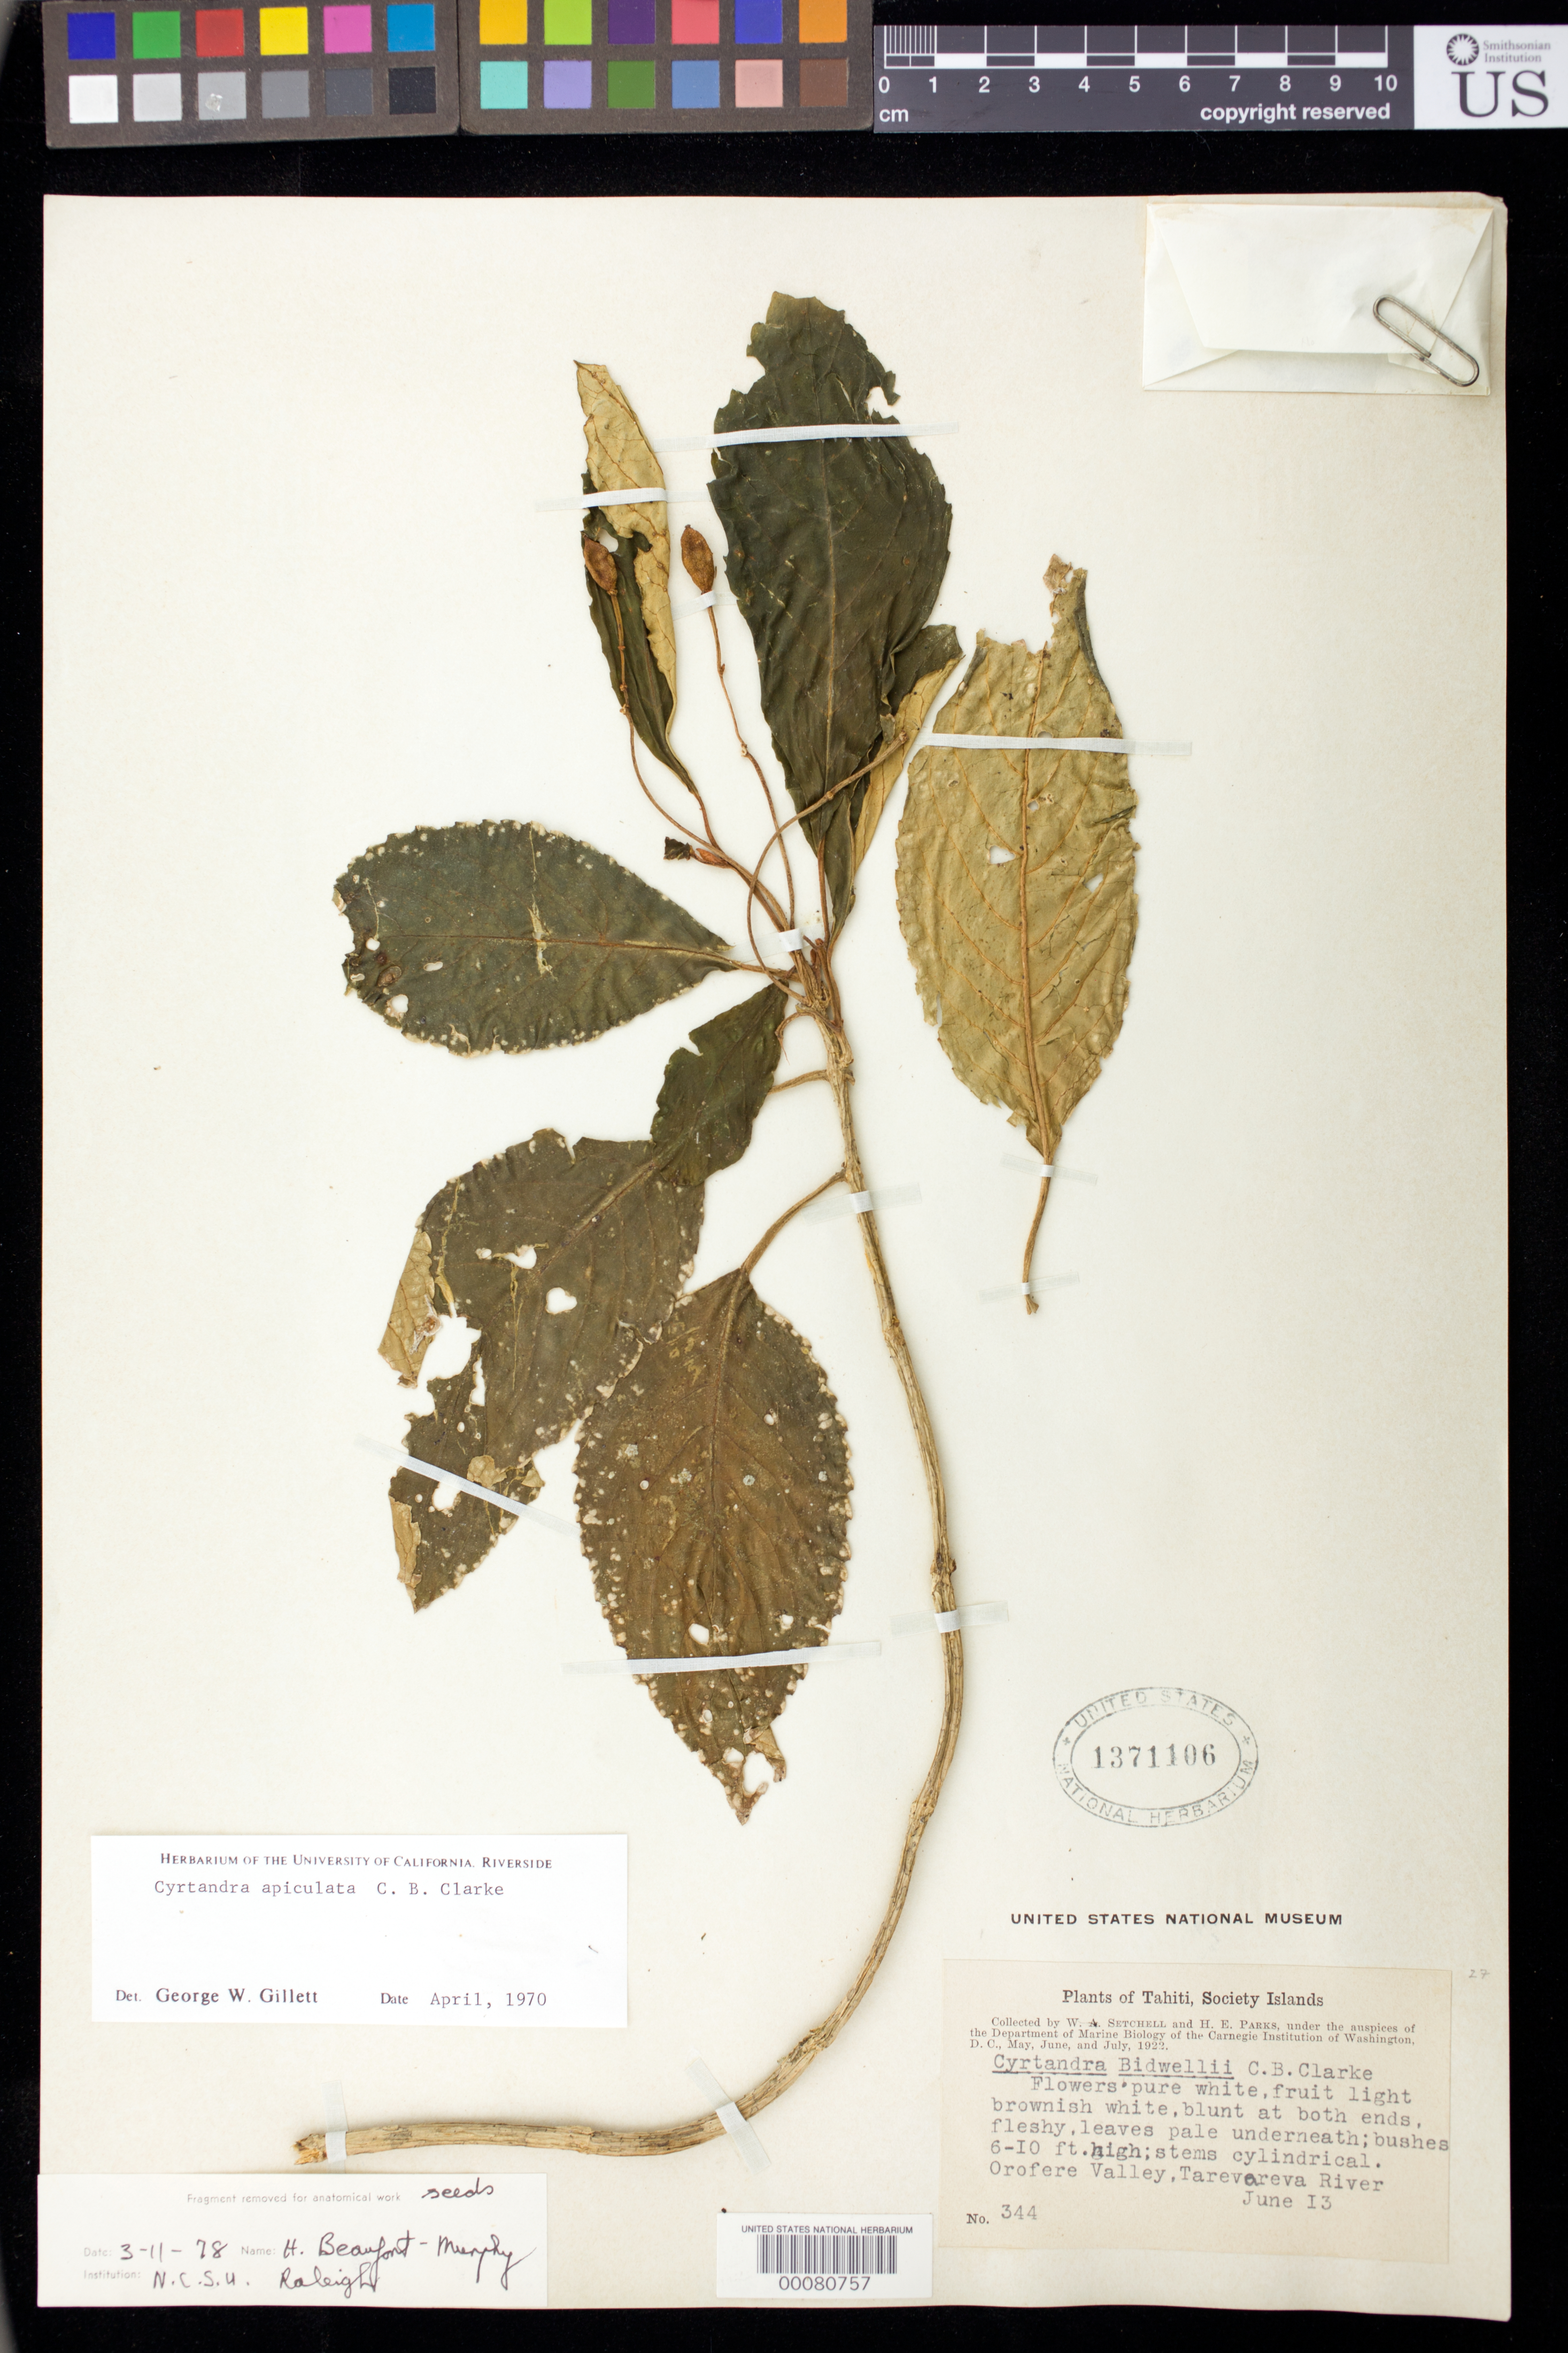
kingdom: Plantae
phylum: Tracheophyta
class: Magnoliopsida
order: Lamiales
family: Gesneriaceae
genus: Cyrtandra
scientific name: Cyrtandra apiculata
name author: C.B. Clarke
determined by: Gillett, G. W.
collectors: W. Setchell & H. E. Parks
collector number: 344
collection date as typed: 13 Jun 1922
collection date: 1922-06-13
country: French Polynesia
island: Tahiti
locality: Orofere valley, Tarevareva river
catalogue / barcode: US 1371106